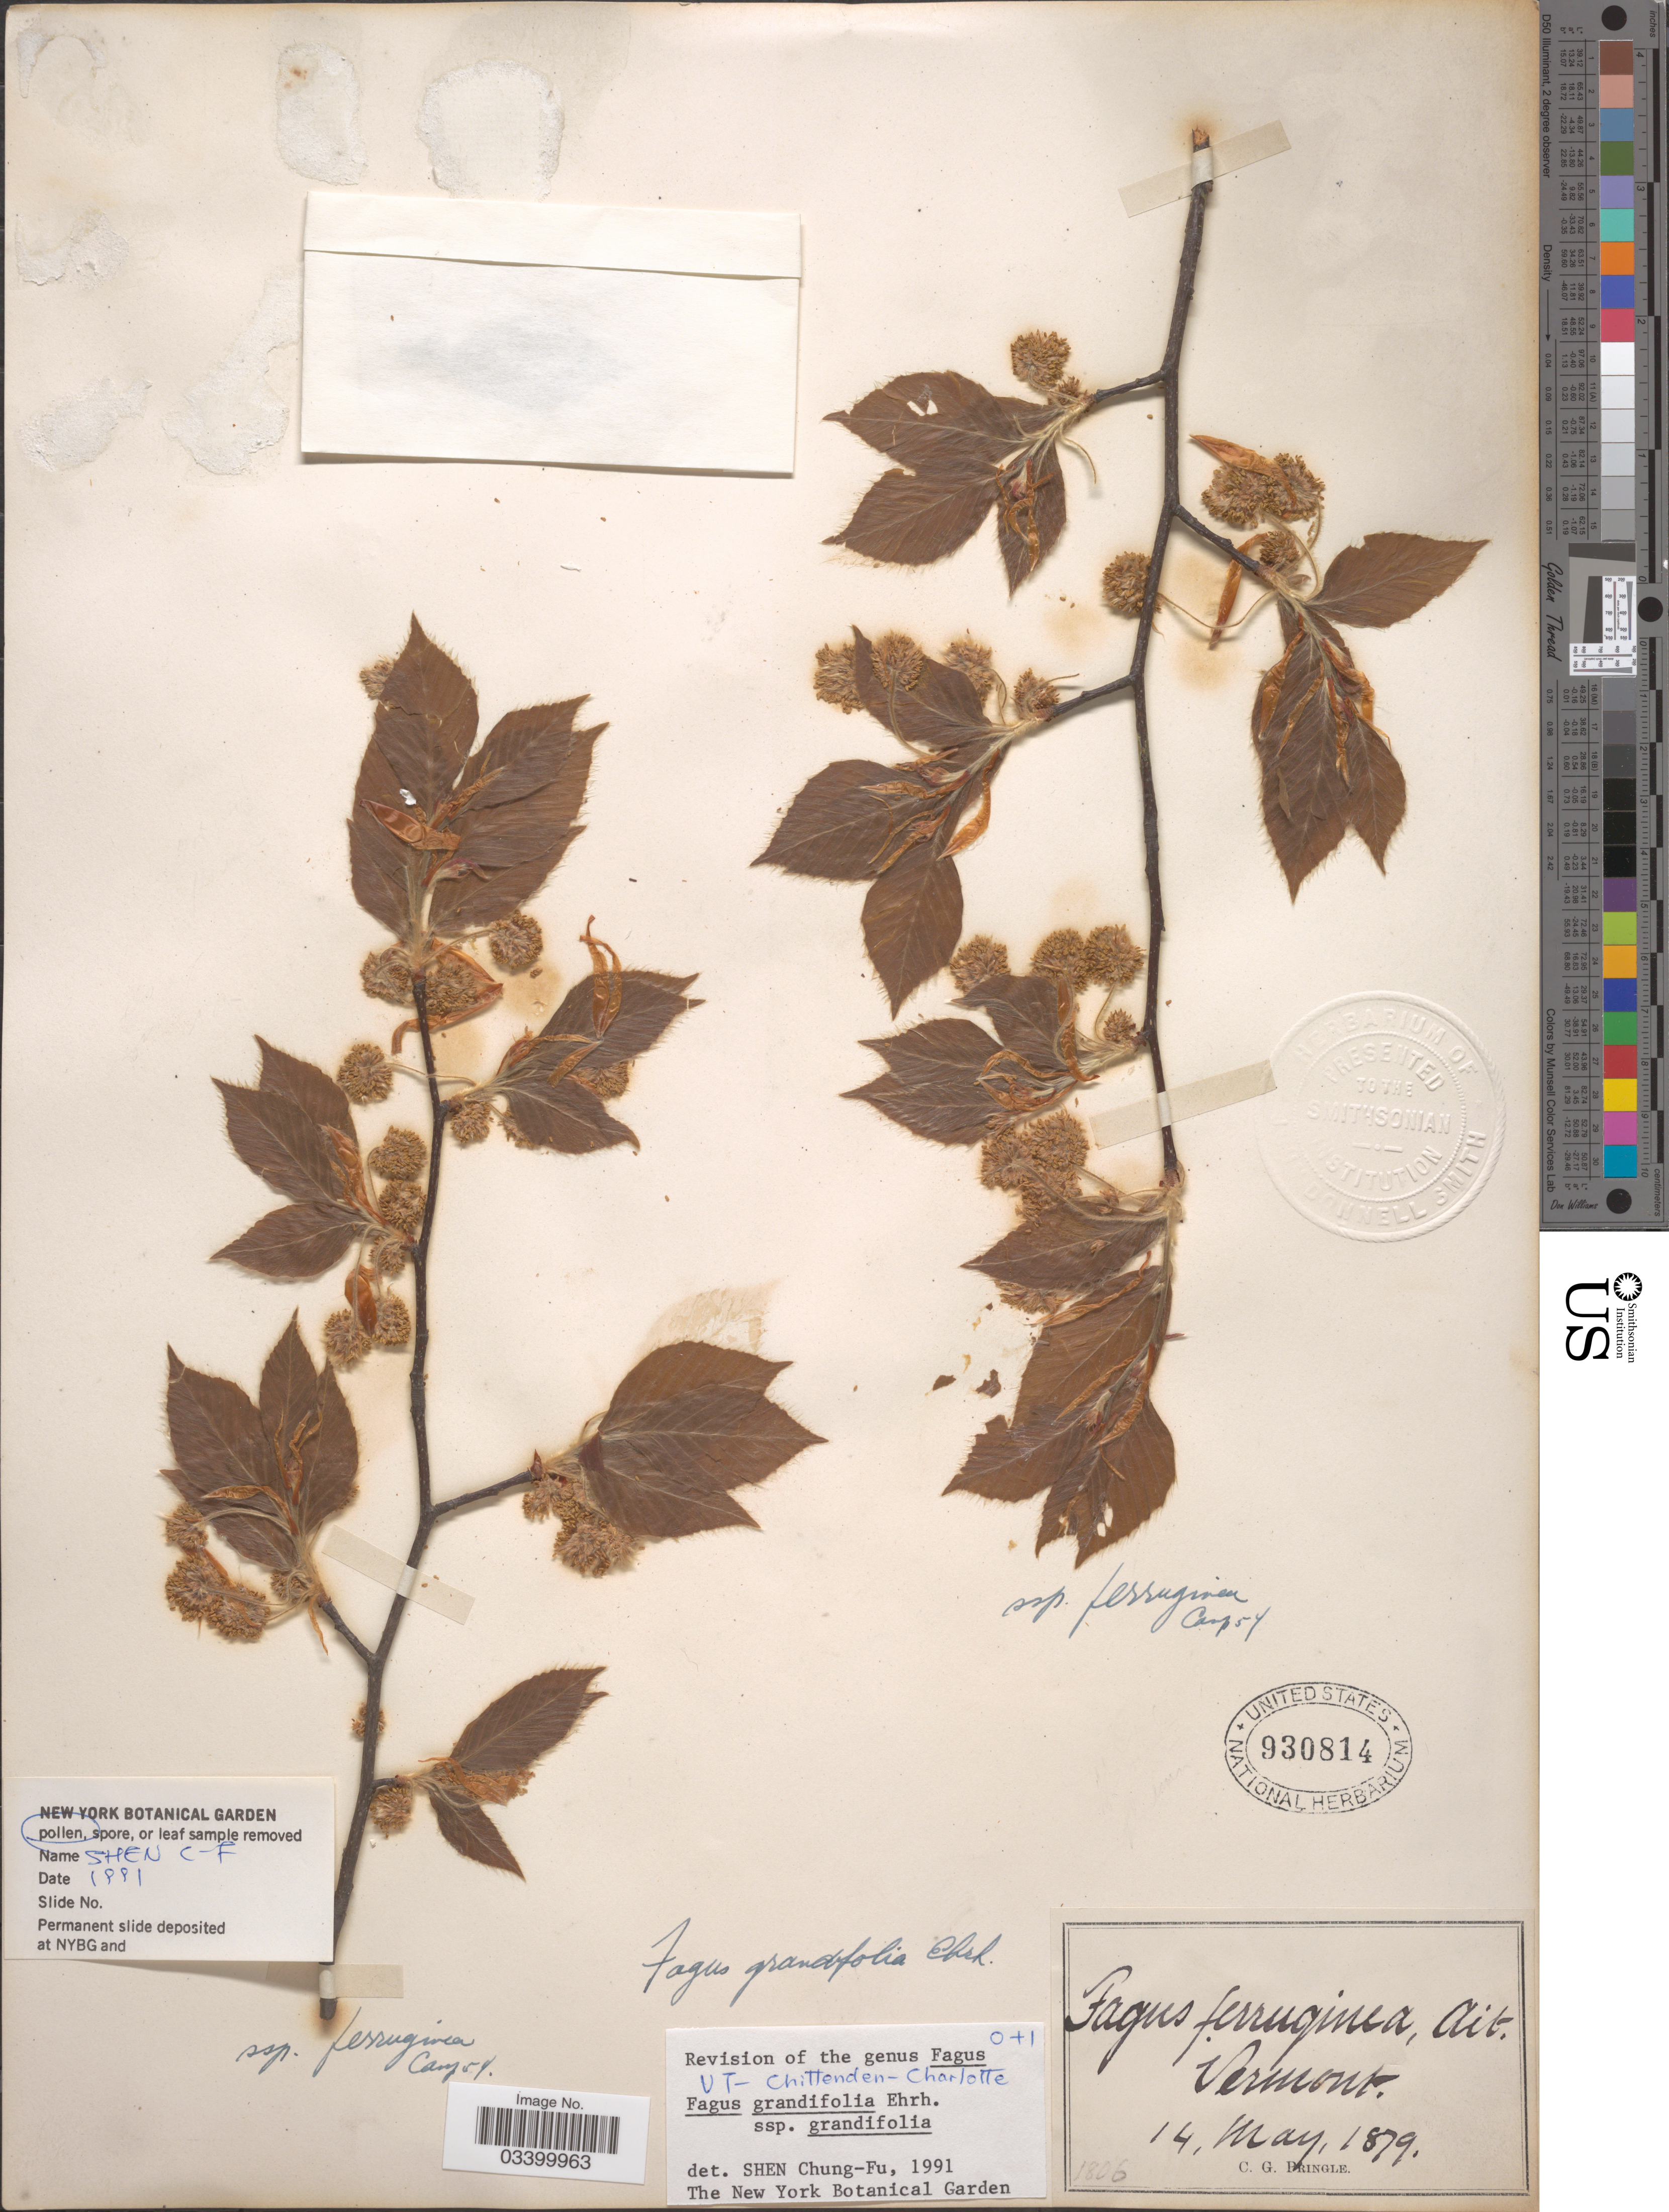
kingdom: Plantae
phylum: Tracheophyta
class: Magnoliopsida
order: Fagales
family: Fagaceae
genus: Fagus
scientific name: Fagus grandifolia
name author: Ehrh.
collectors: C. G. Pringle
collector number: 1806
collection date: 1879-05-14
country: United States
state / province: Vermont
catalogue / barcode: US 930814